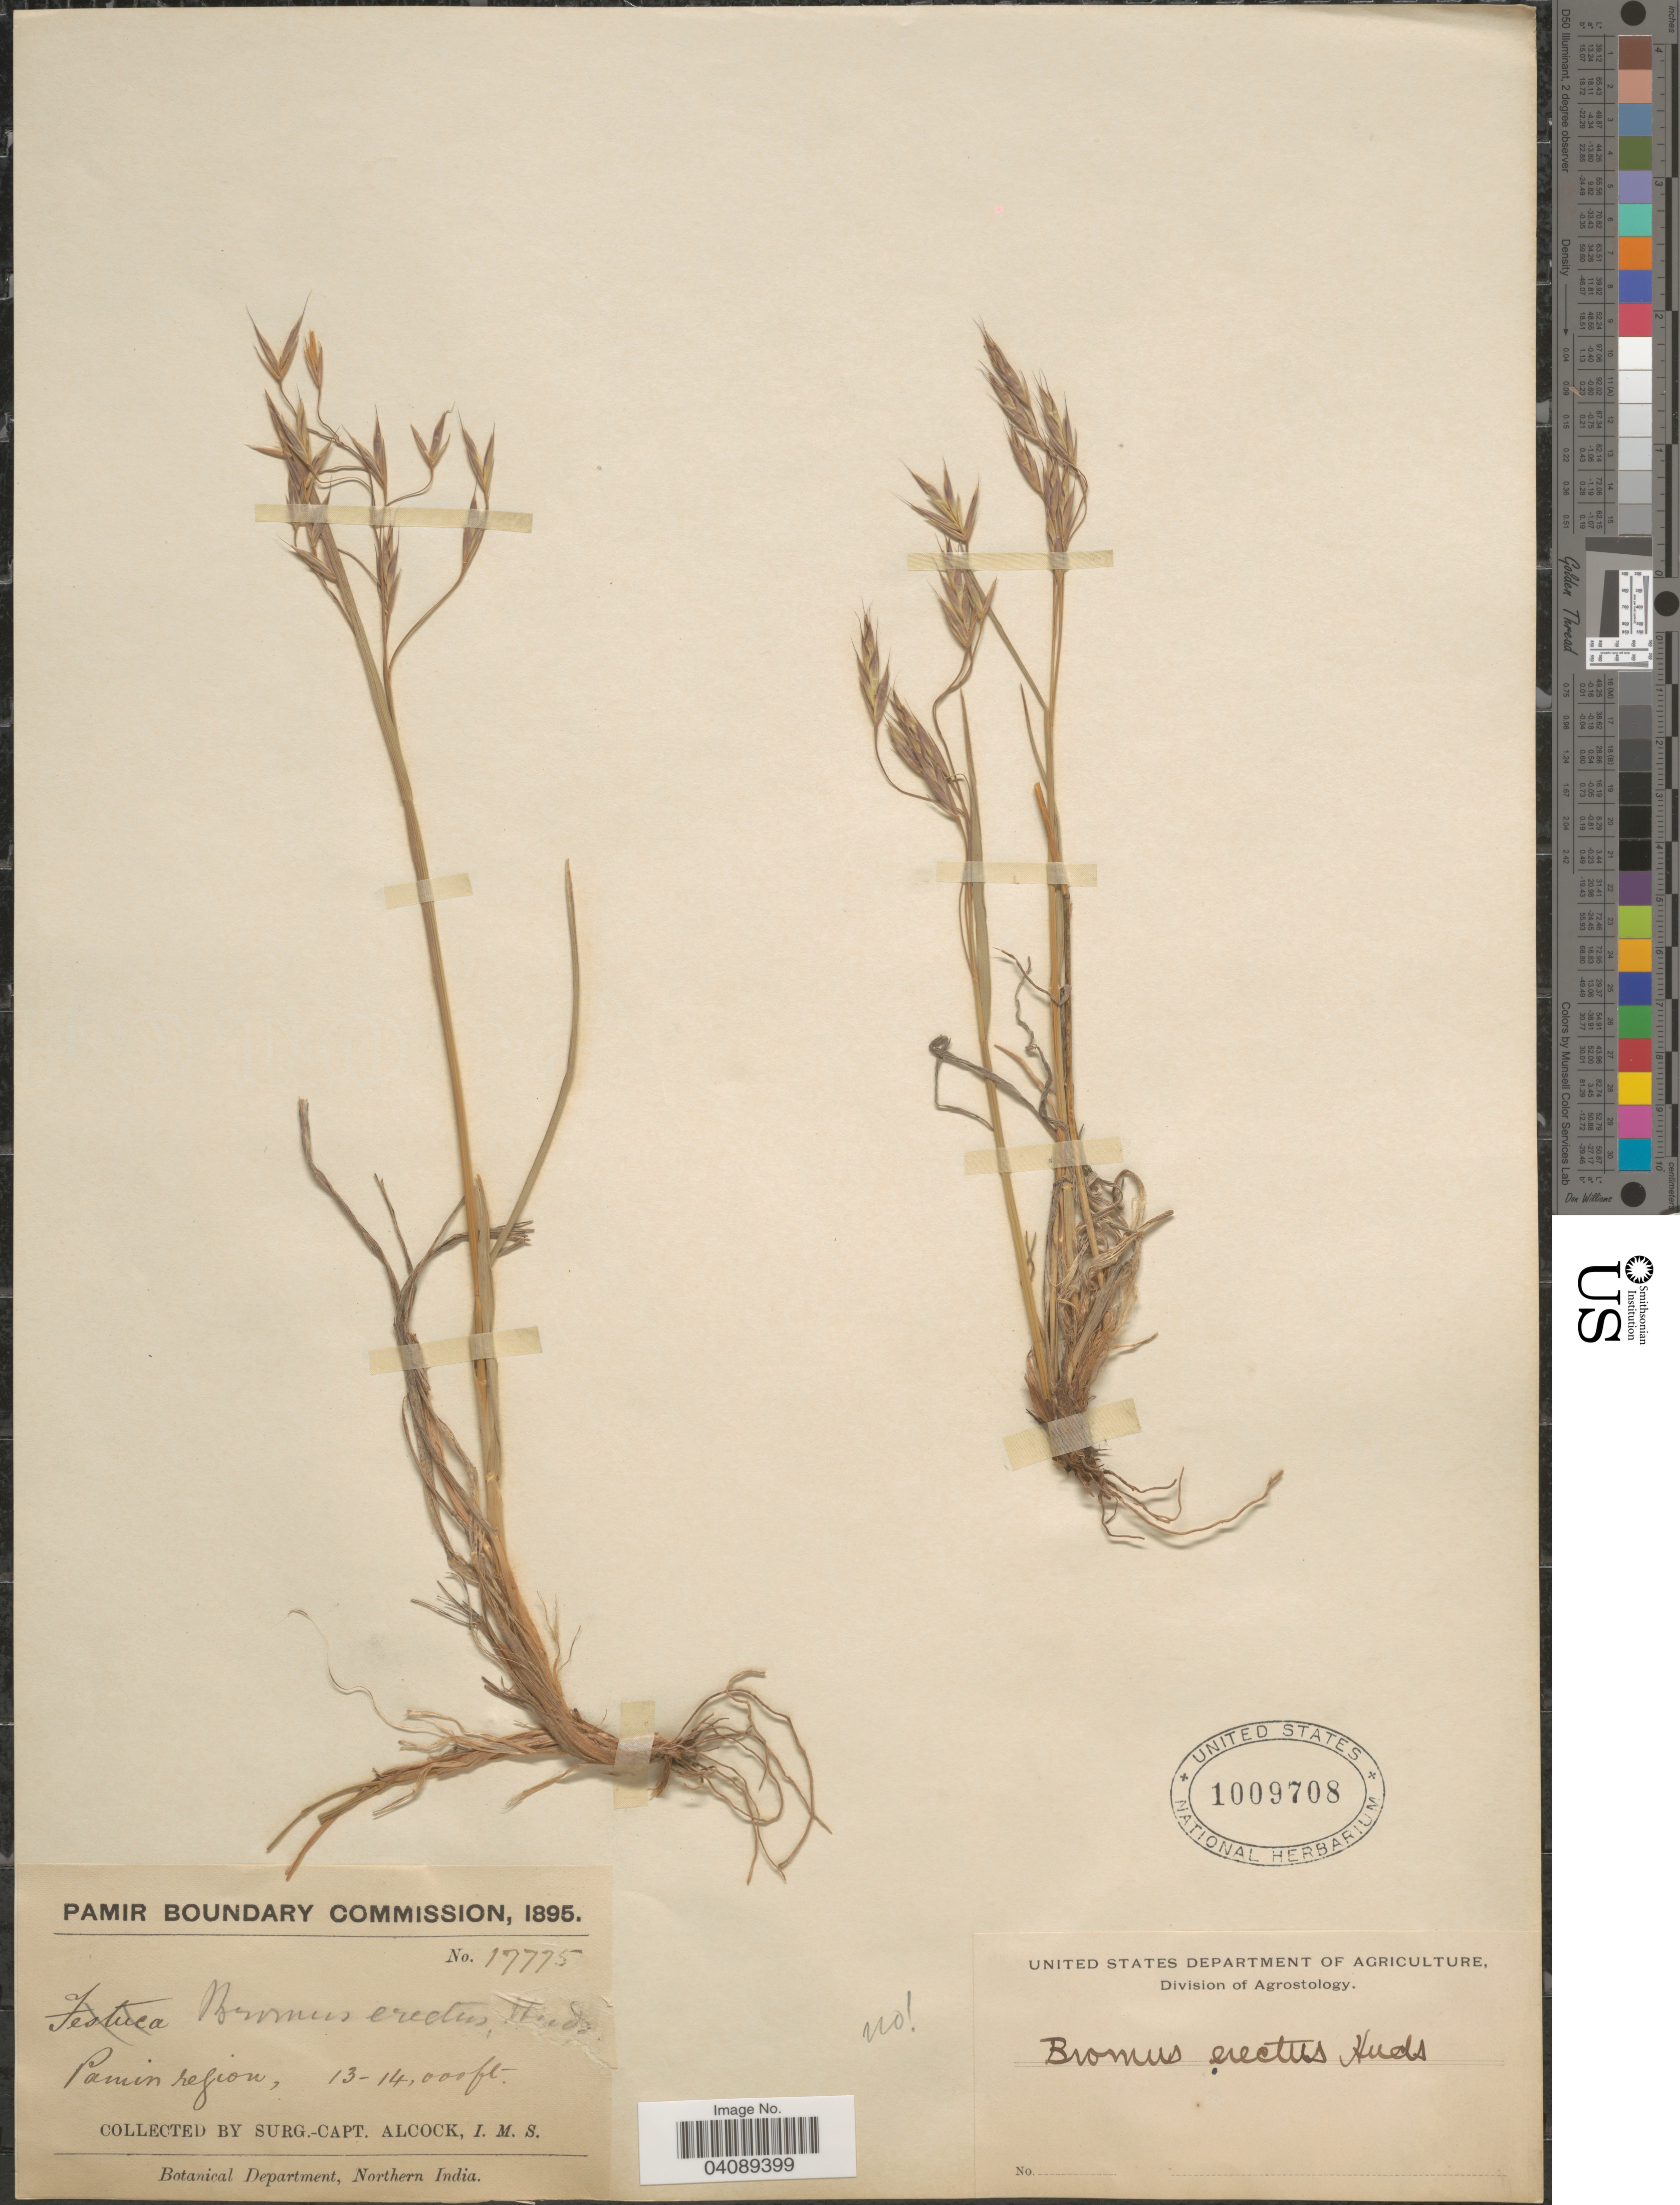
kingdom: Plantae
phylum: Tracheophyta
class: Liliopsida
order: Poales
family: Poaceae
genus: Bromus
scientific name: Bromus sp.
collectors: Surg. -Capt. Alcock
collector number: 17775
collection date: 1895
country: India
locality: Pamin region. Northern India.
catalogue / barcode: US 1009708